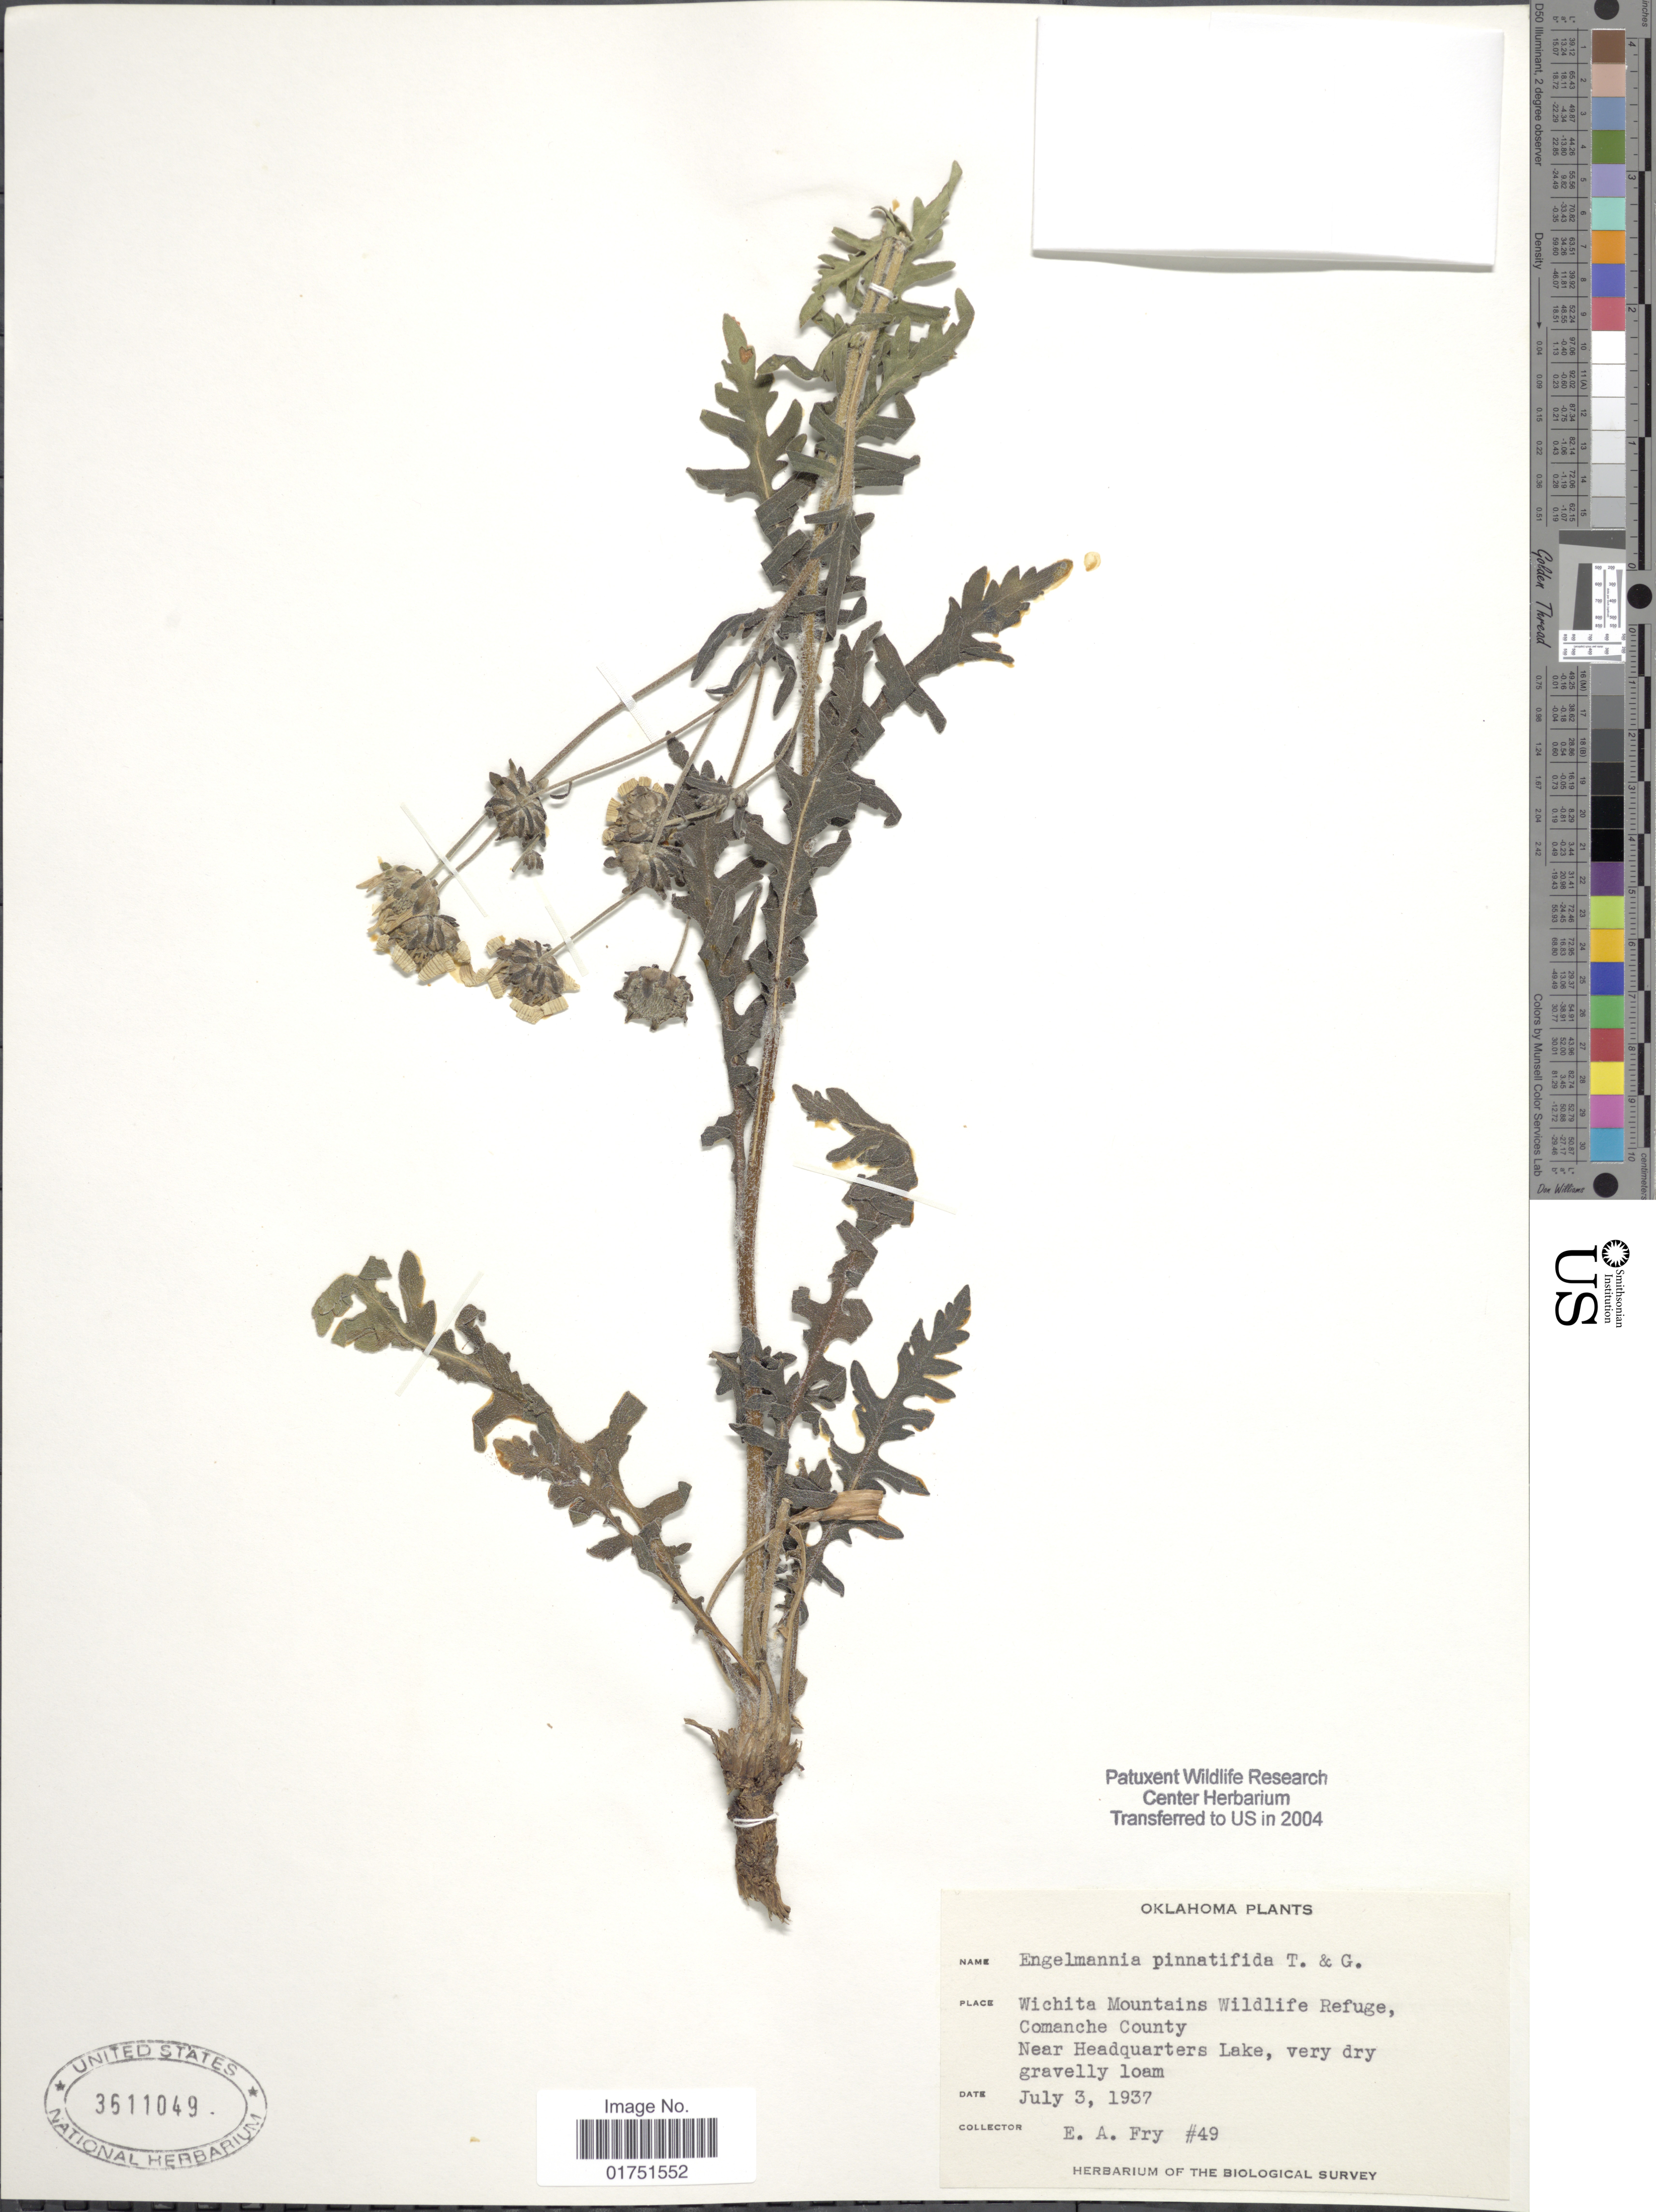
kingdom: Plantae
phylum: Tracheophyta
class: Magnoliopsida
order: Asterales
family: Asteraceae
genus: Engelmannia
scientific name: Engelmannia pinnatifida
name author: Torr. & A. Gray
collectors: E. Fry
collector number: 49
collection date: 1937-07-03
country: United States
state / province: Oklahoma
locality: Wichita Mountains Wildlife Refuge, Comanche County. Near Headquarters Lake, very dry gravelly loam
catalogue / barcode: US 3611049